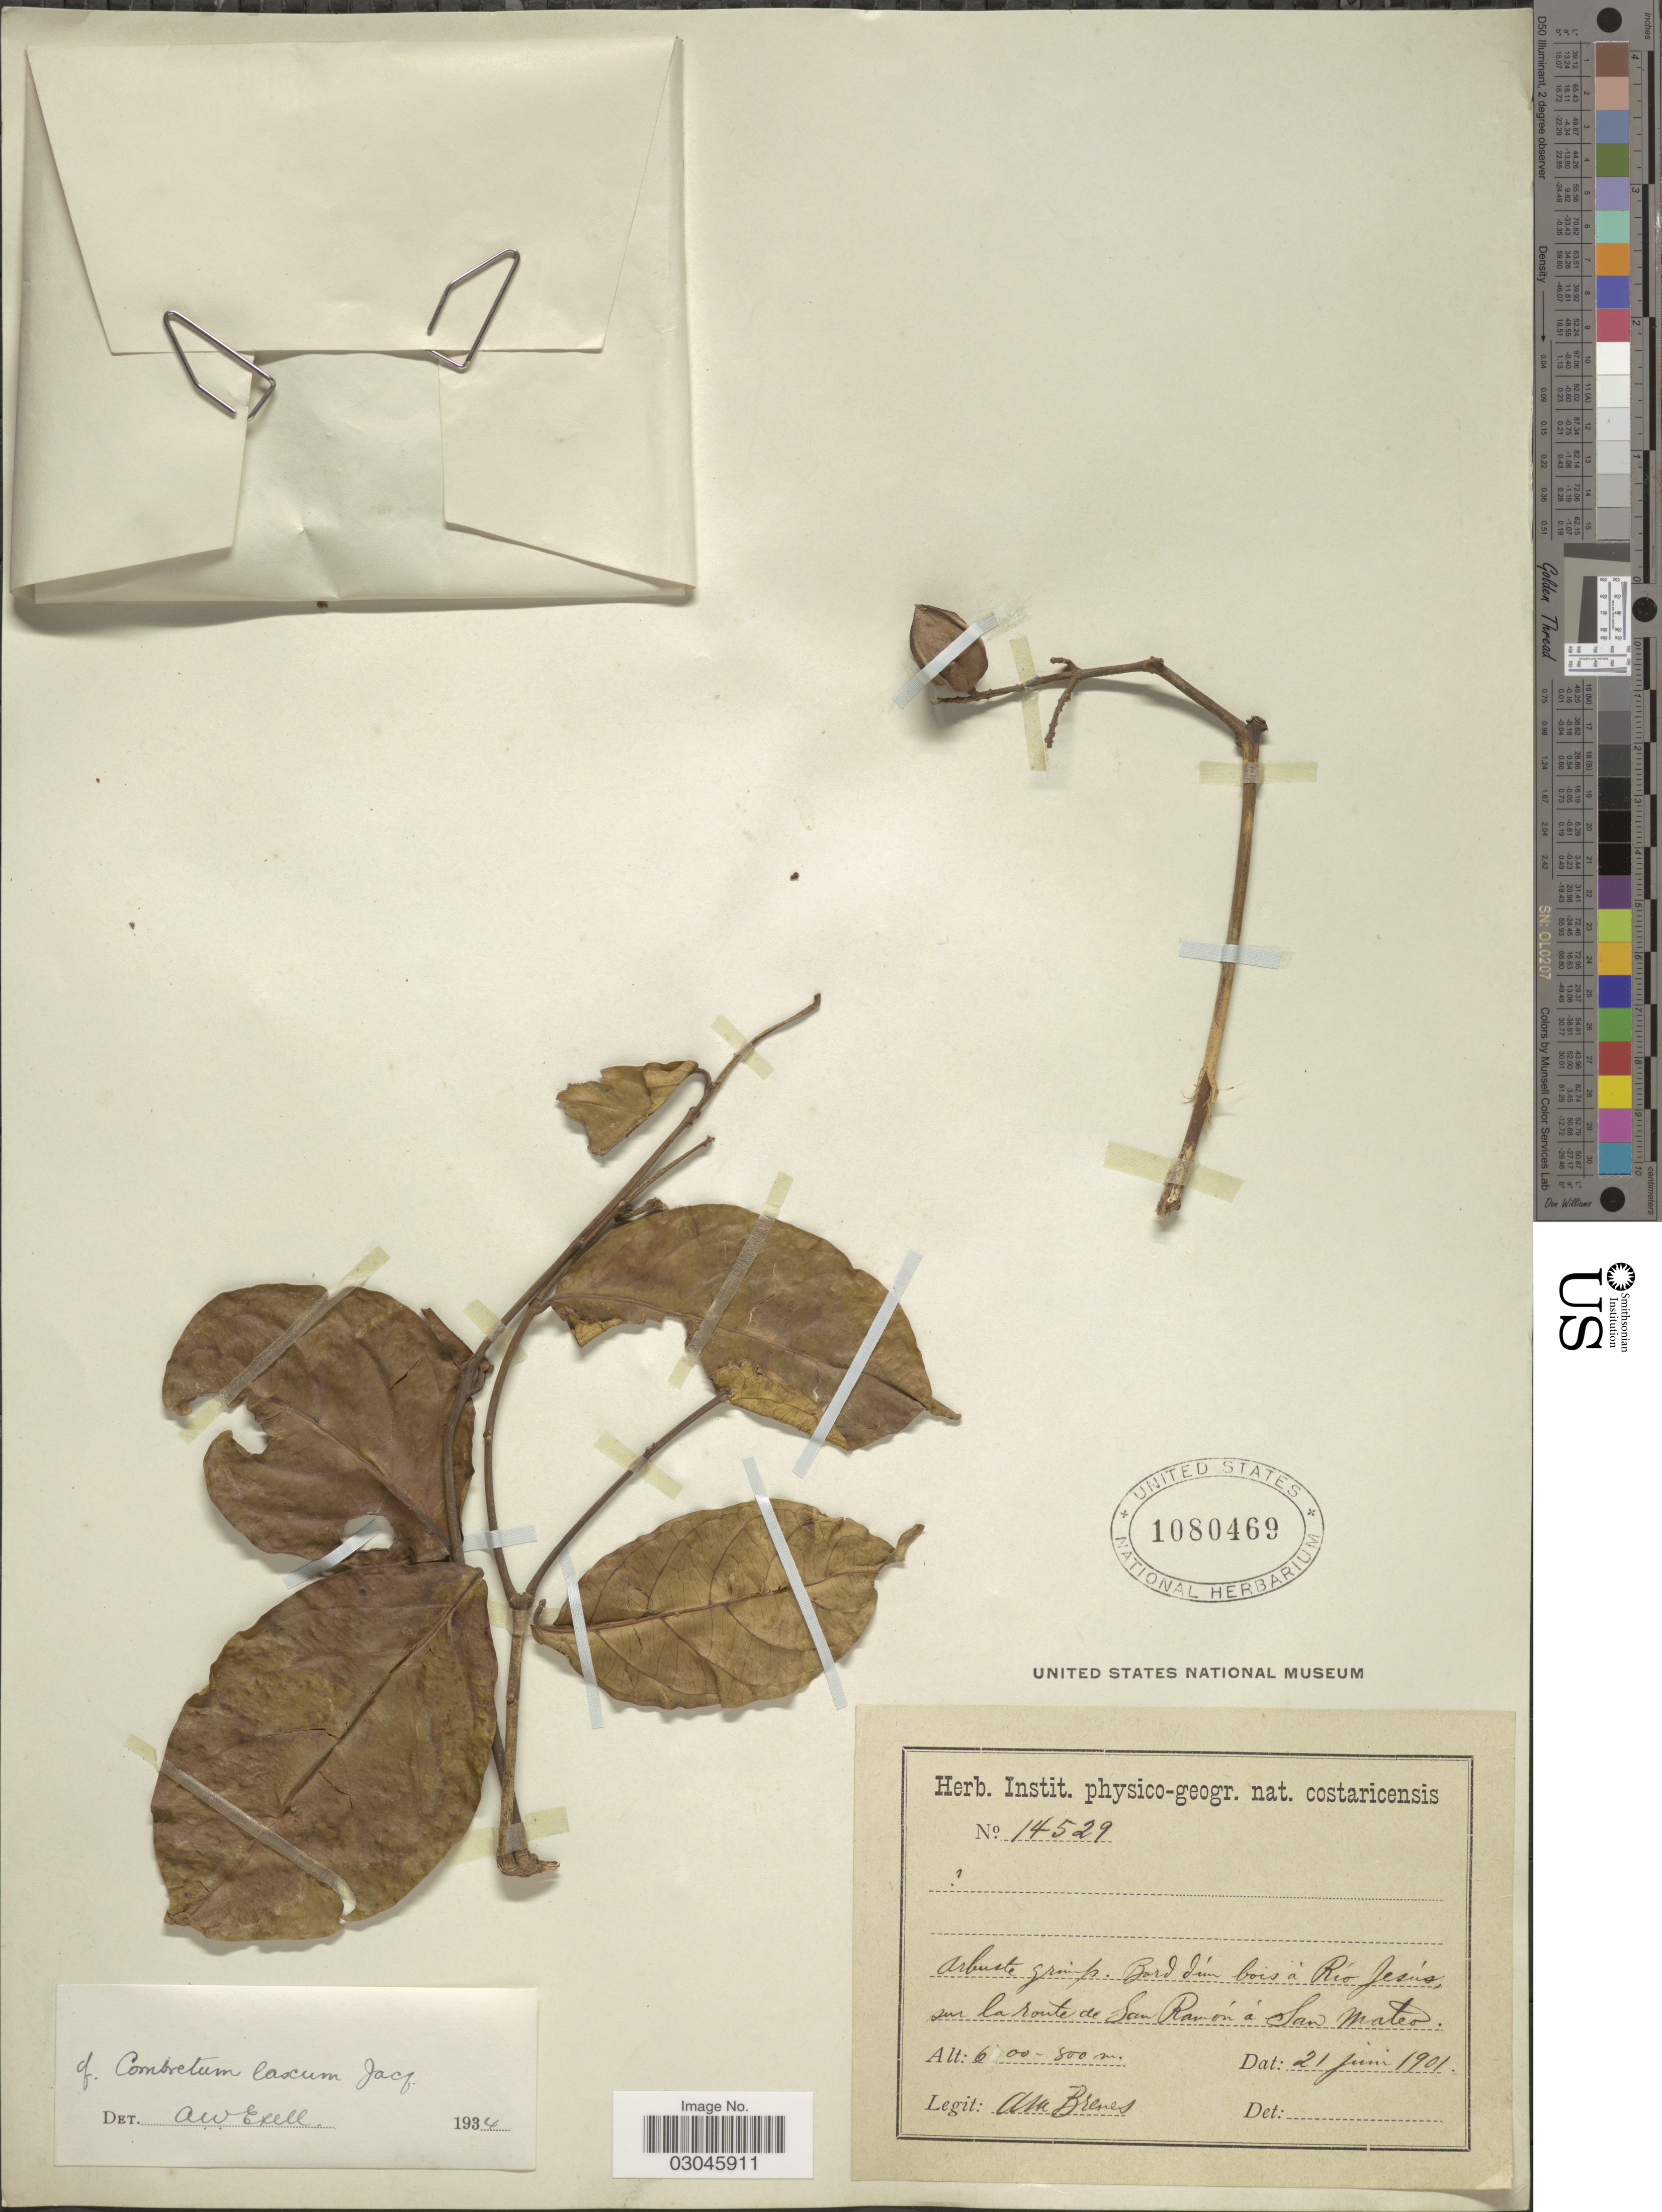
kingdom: Plantae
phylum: Tracheophyta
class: Magnoliopsida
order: Myrtales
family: Combretaceae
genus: Combretum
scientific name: Combretum laxum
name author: Jacq.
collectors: A. Brenes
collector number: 14529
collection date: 1901-06-21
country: Costa Rica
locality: Bord d'un bois á Río Jesús, sur la route de San Ramón á San Mateo.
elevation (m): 600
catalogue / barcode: US 1080469